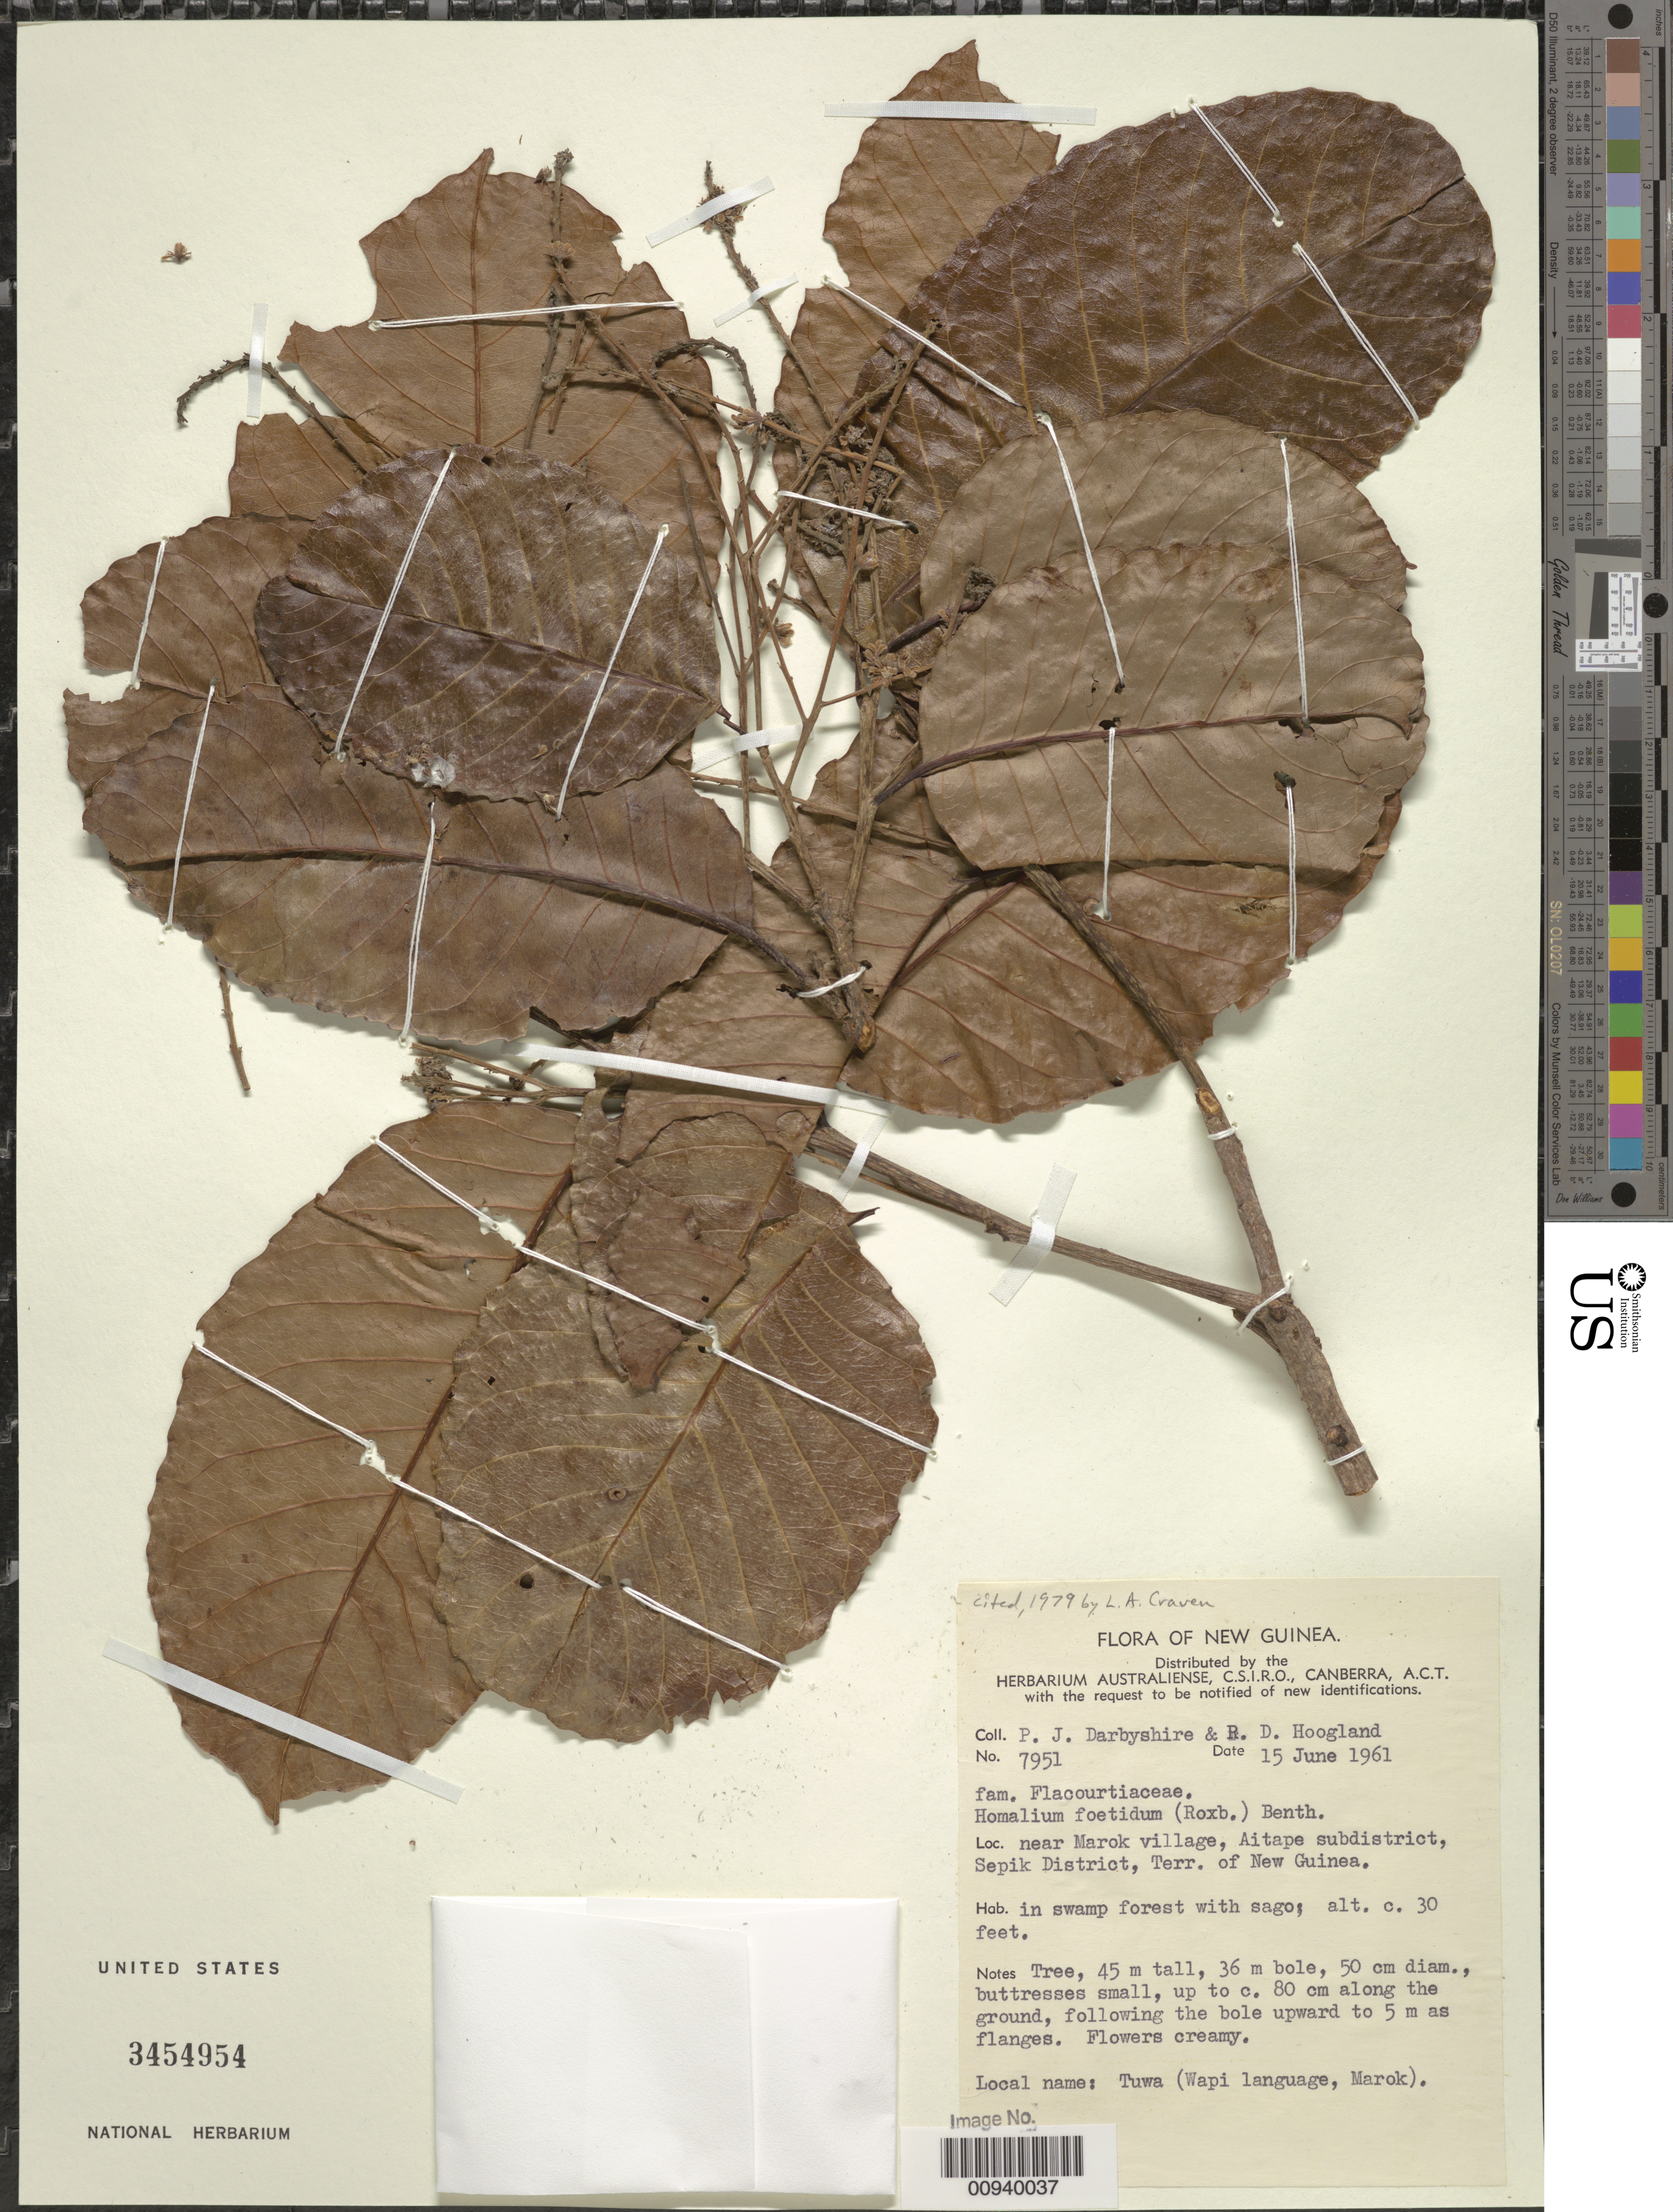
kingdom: Plantae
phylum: Tracheophyta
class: Magnoliopsida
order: Malpighiales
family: Salicaceae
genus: Homalium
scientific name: Homalium foetidum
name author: (Roxb.) Benth.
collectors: P. Darbyshire & R. D. Hoogland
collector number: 7951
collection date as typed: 15 Jun 1961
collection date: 1961-06-15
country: Papua New Guinea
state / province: Sandaun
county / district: Aitape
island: New Guinea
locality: near Marok Village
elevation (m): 9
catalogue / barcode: US 3454954